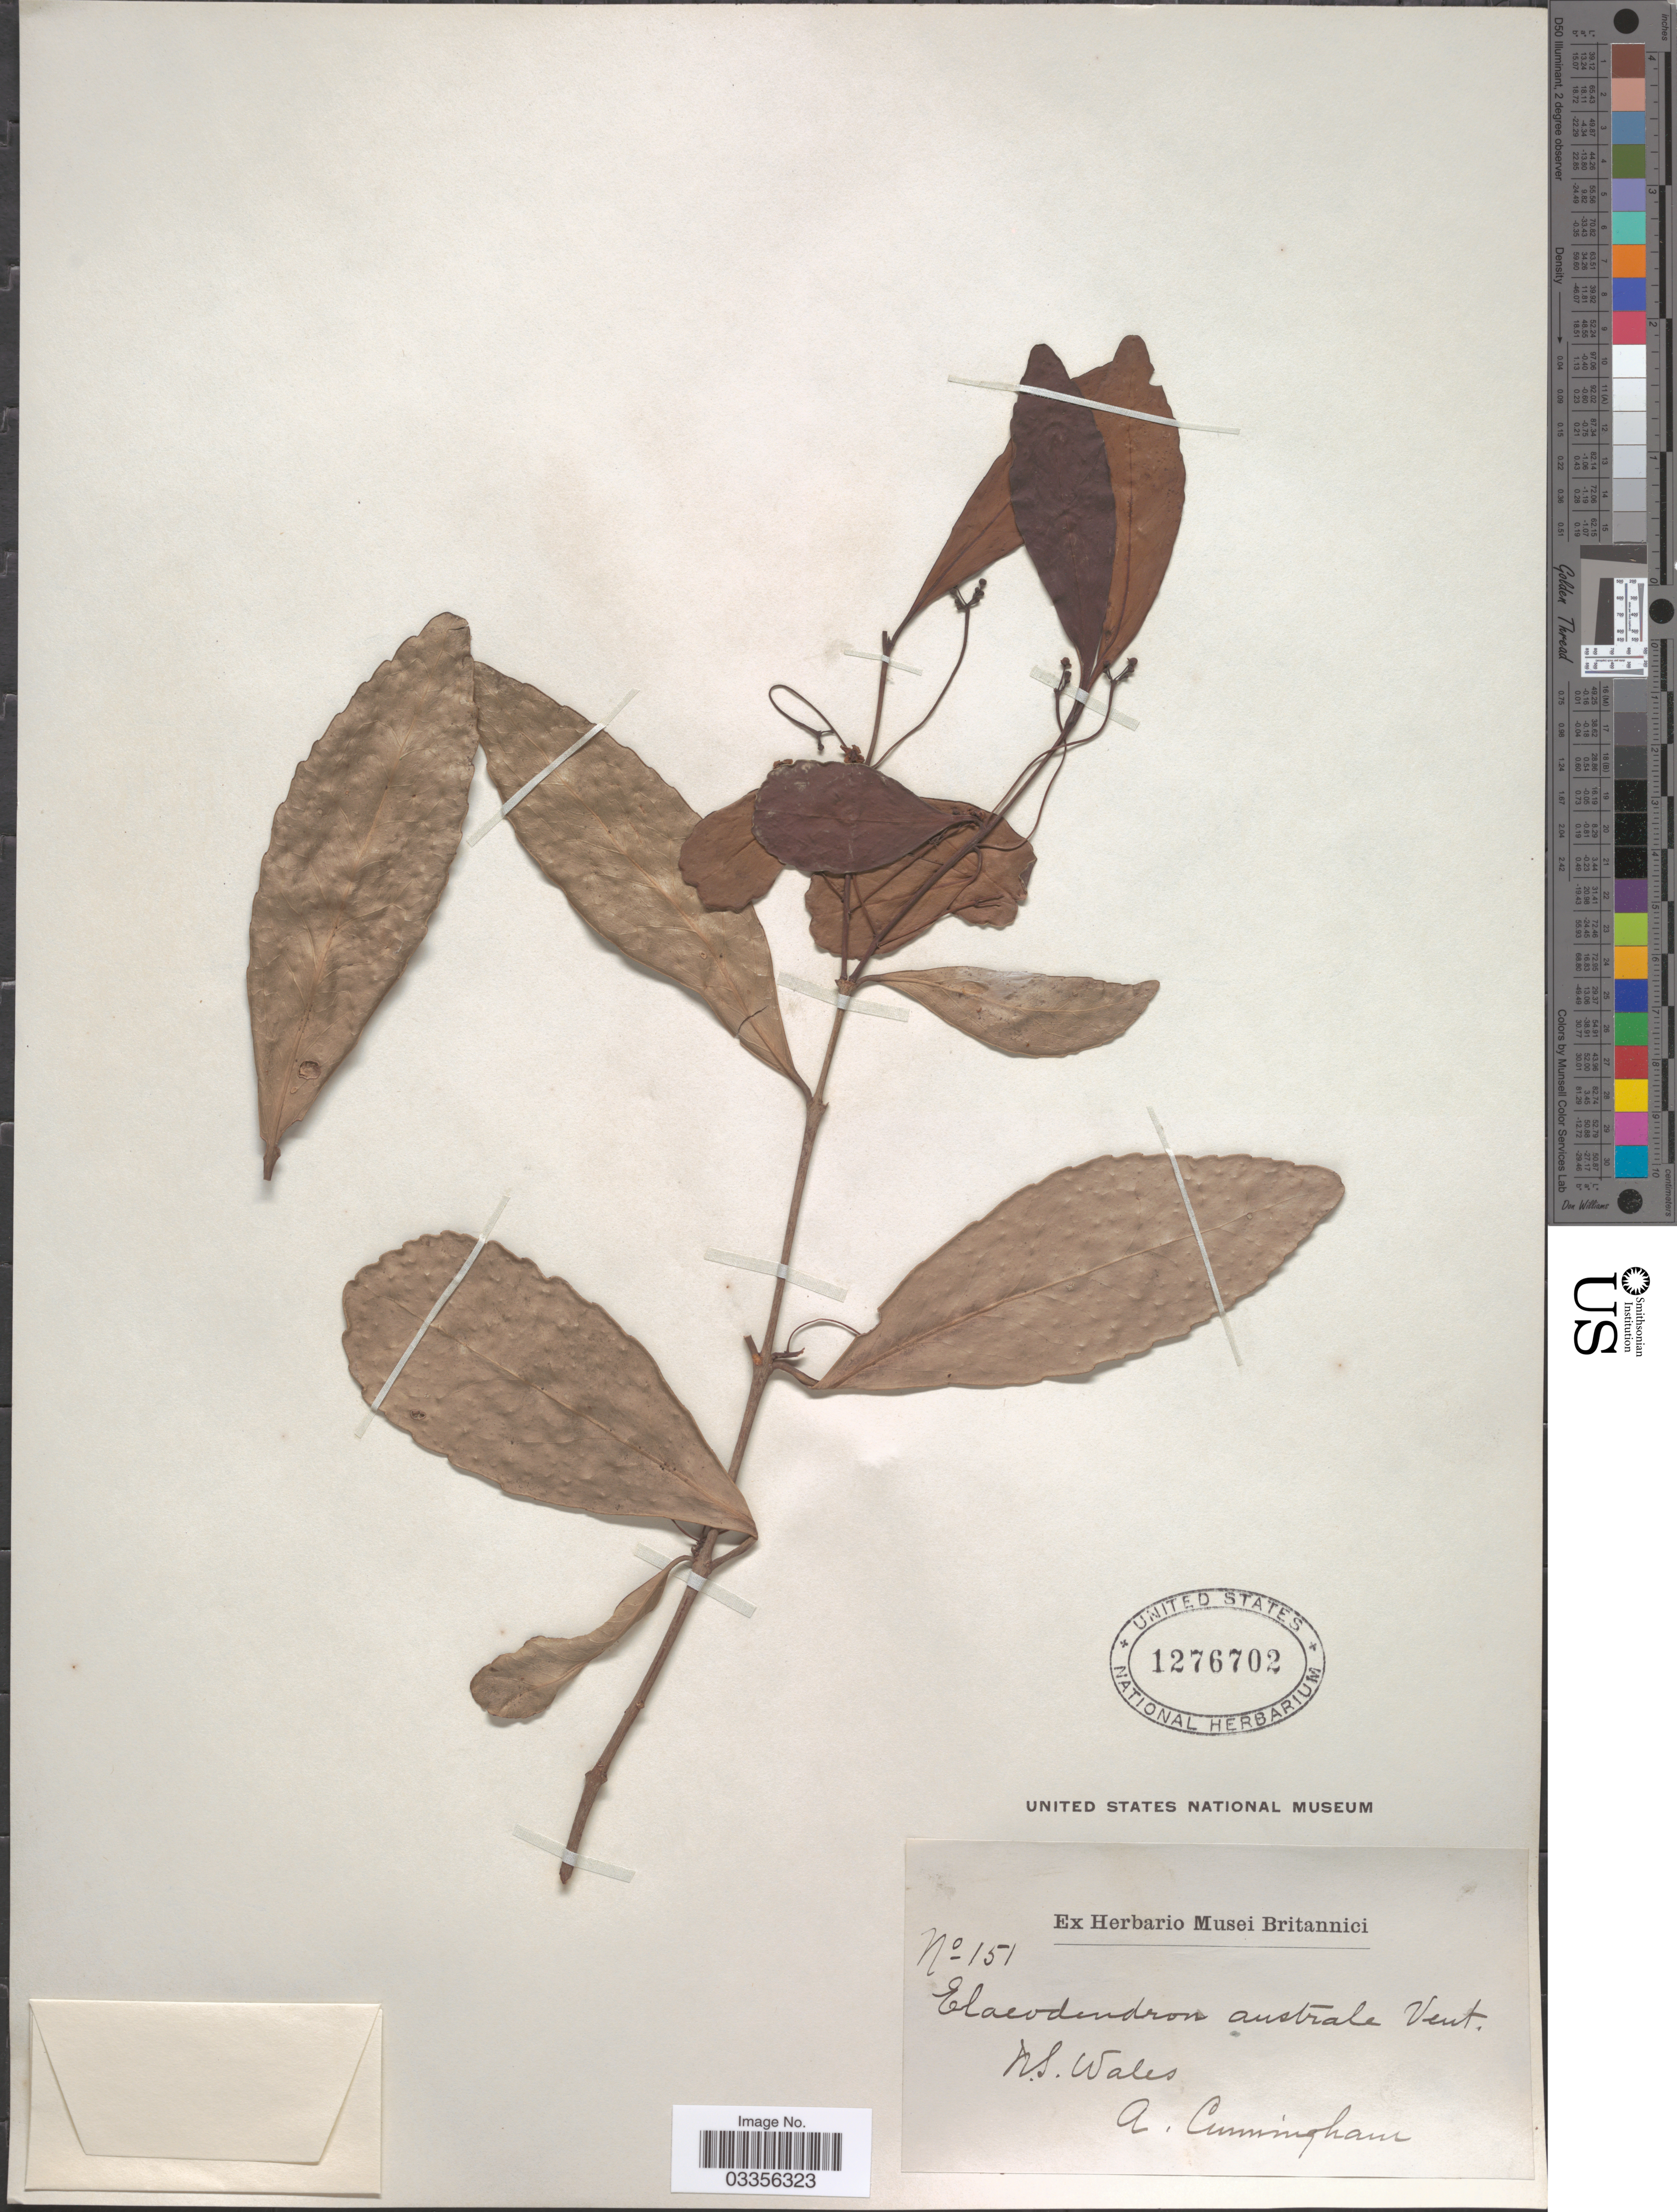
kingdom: Plantae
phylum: Tracheophyta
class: Magnoliopsida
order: Celastrales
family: Celastraceae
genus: Elaeodendron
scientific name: Elaeodendron australe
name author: Vent.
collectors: A. Cunningham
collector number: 151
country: Australia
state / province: New South Wales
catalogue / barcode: US 1276702